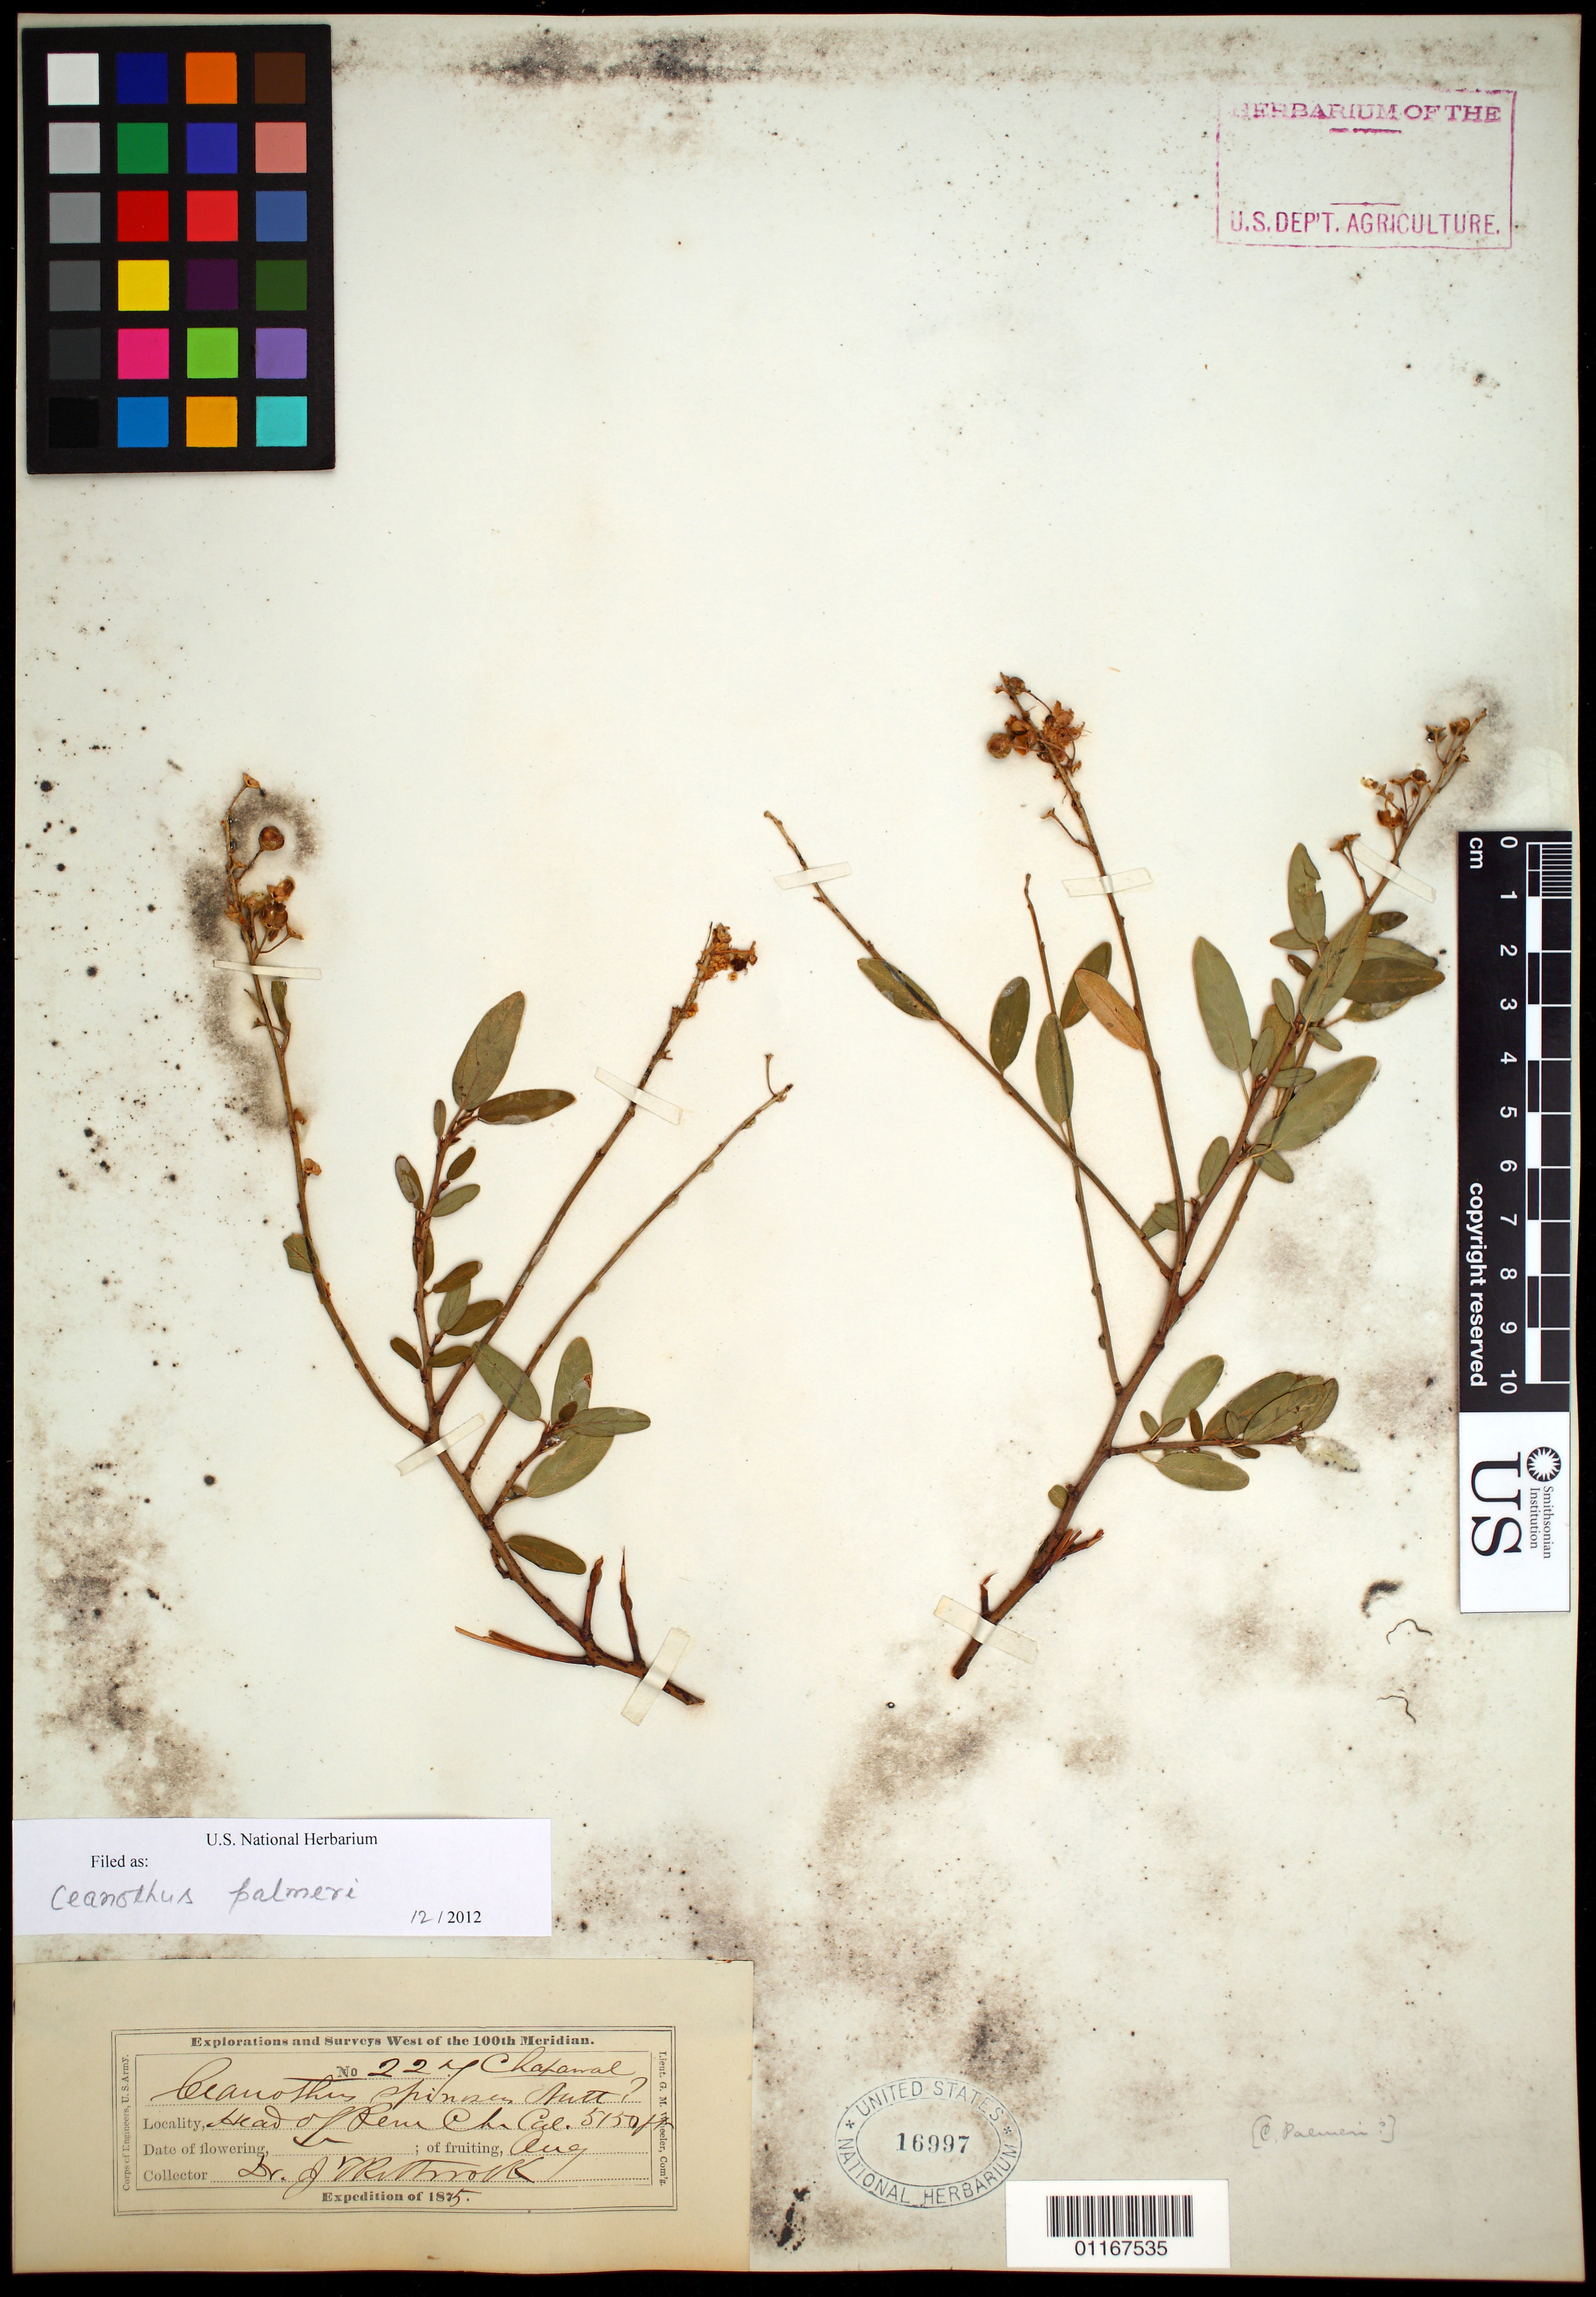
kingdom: Plantae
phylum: Tracheophyta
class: Magnoliopsida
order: Rosales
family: Rhamnaceae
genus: Ceanothus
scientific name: Ceanothus palmeri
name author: Trel.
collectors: J. T. Rothrock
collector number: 227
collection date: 1875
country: United States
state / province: California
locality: Head of Peru Ch.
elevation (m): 1570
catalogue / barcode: US 16997